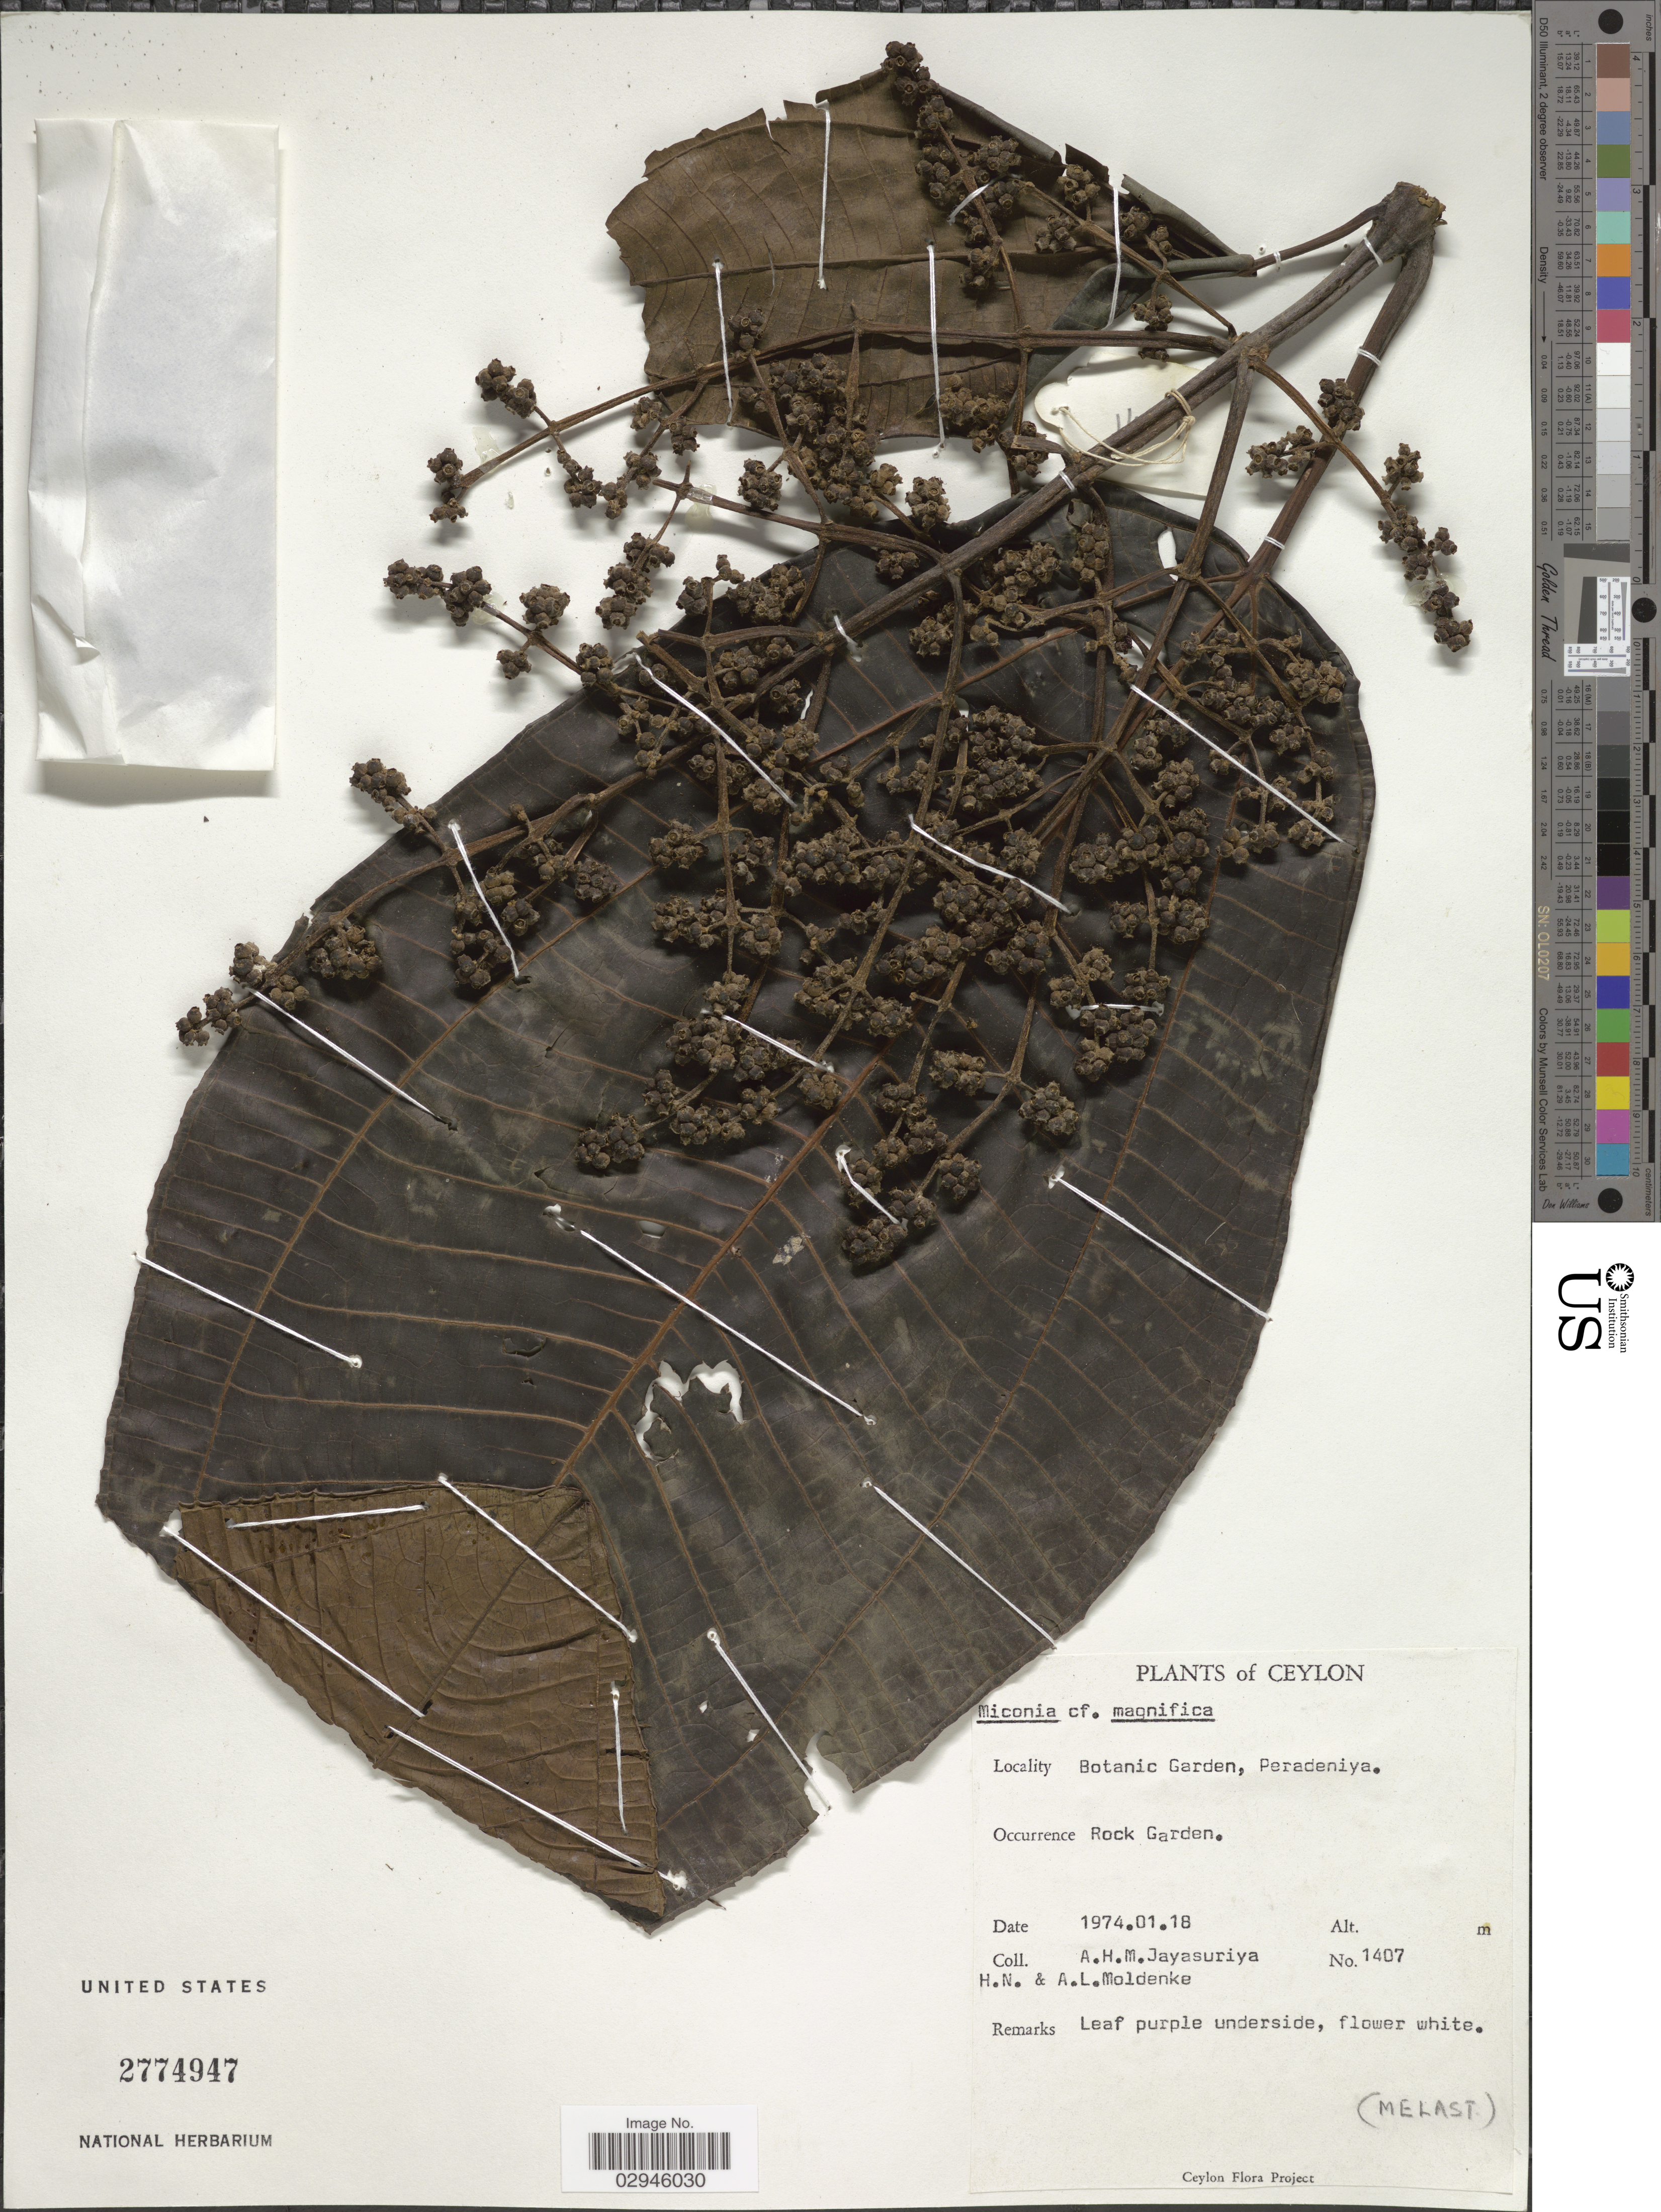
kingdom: Plantae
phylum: Tracheophyta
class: Magnoliopsida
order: Myrtales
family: Melastomataceae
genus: Miconia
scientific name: Miconia calvescens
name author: DC.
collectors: A. H. Jayasuriya, H. N. Moldenke & A. L. Moldenke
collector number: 1407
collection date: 1974-01-18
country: Sri Lanka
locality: Ceylon. Botanic Garden, Peradeniya. Rock Garden.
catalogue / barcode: US 2774947